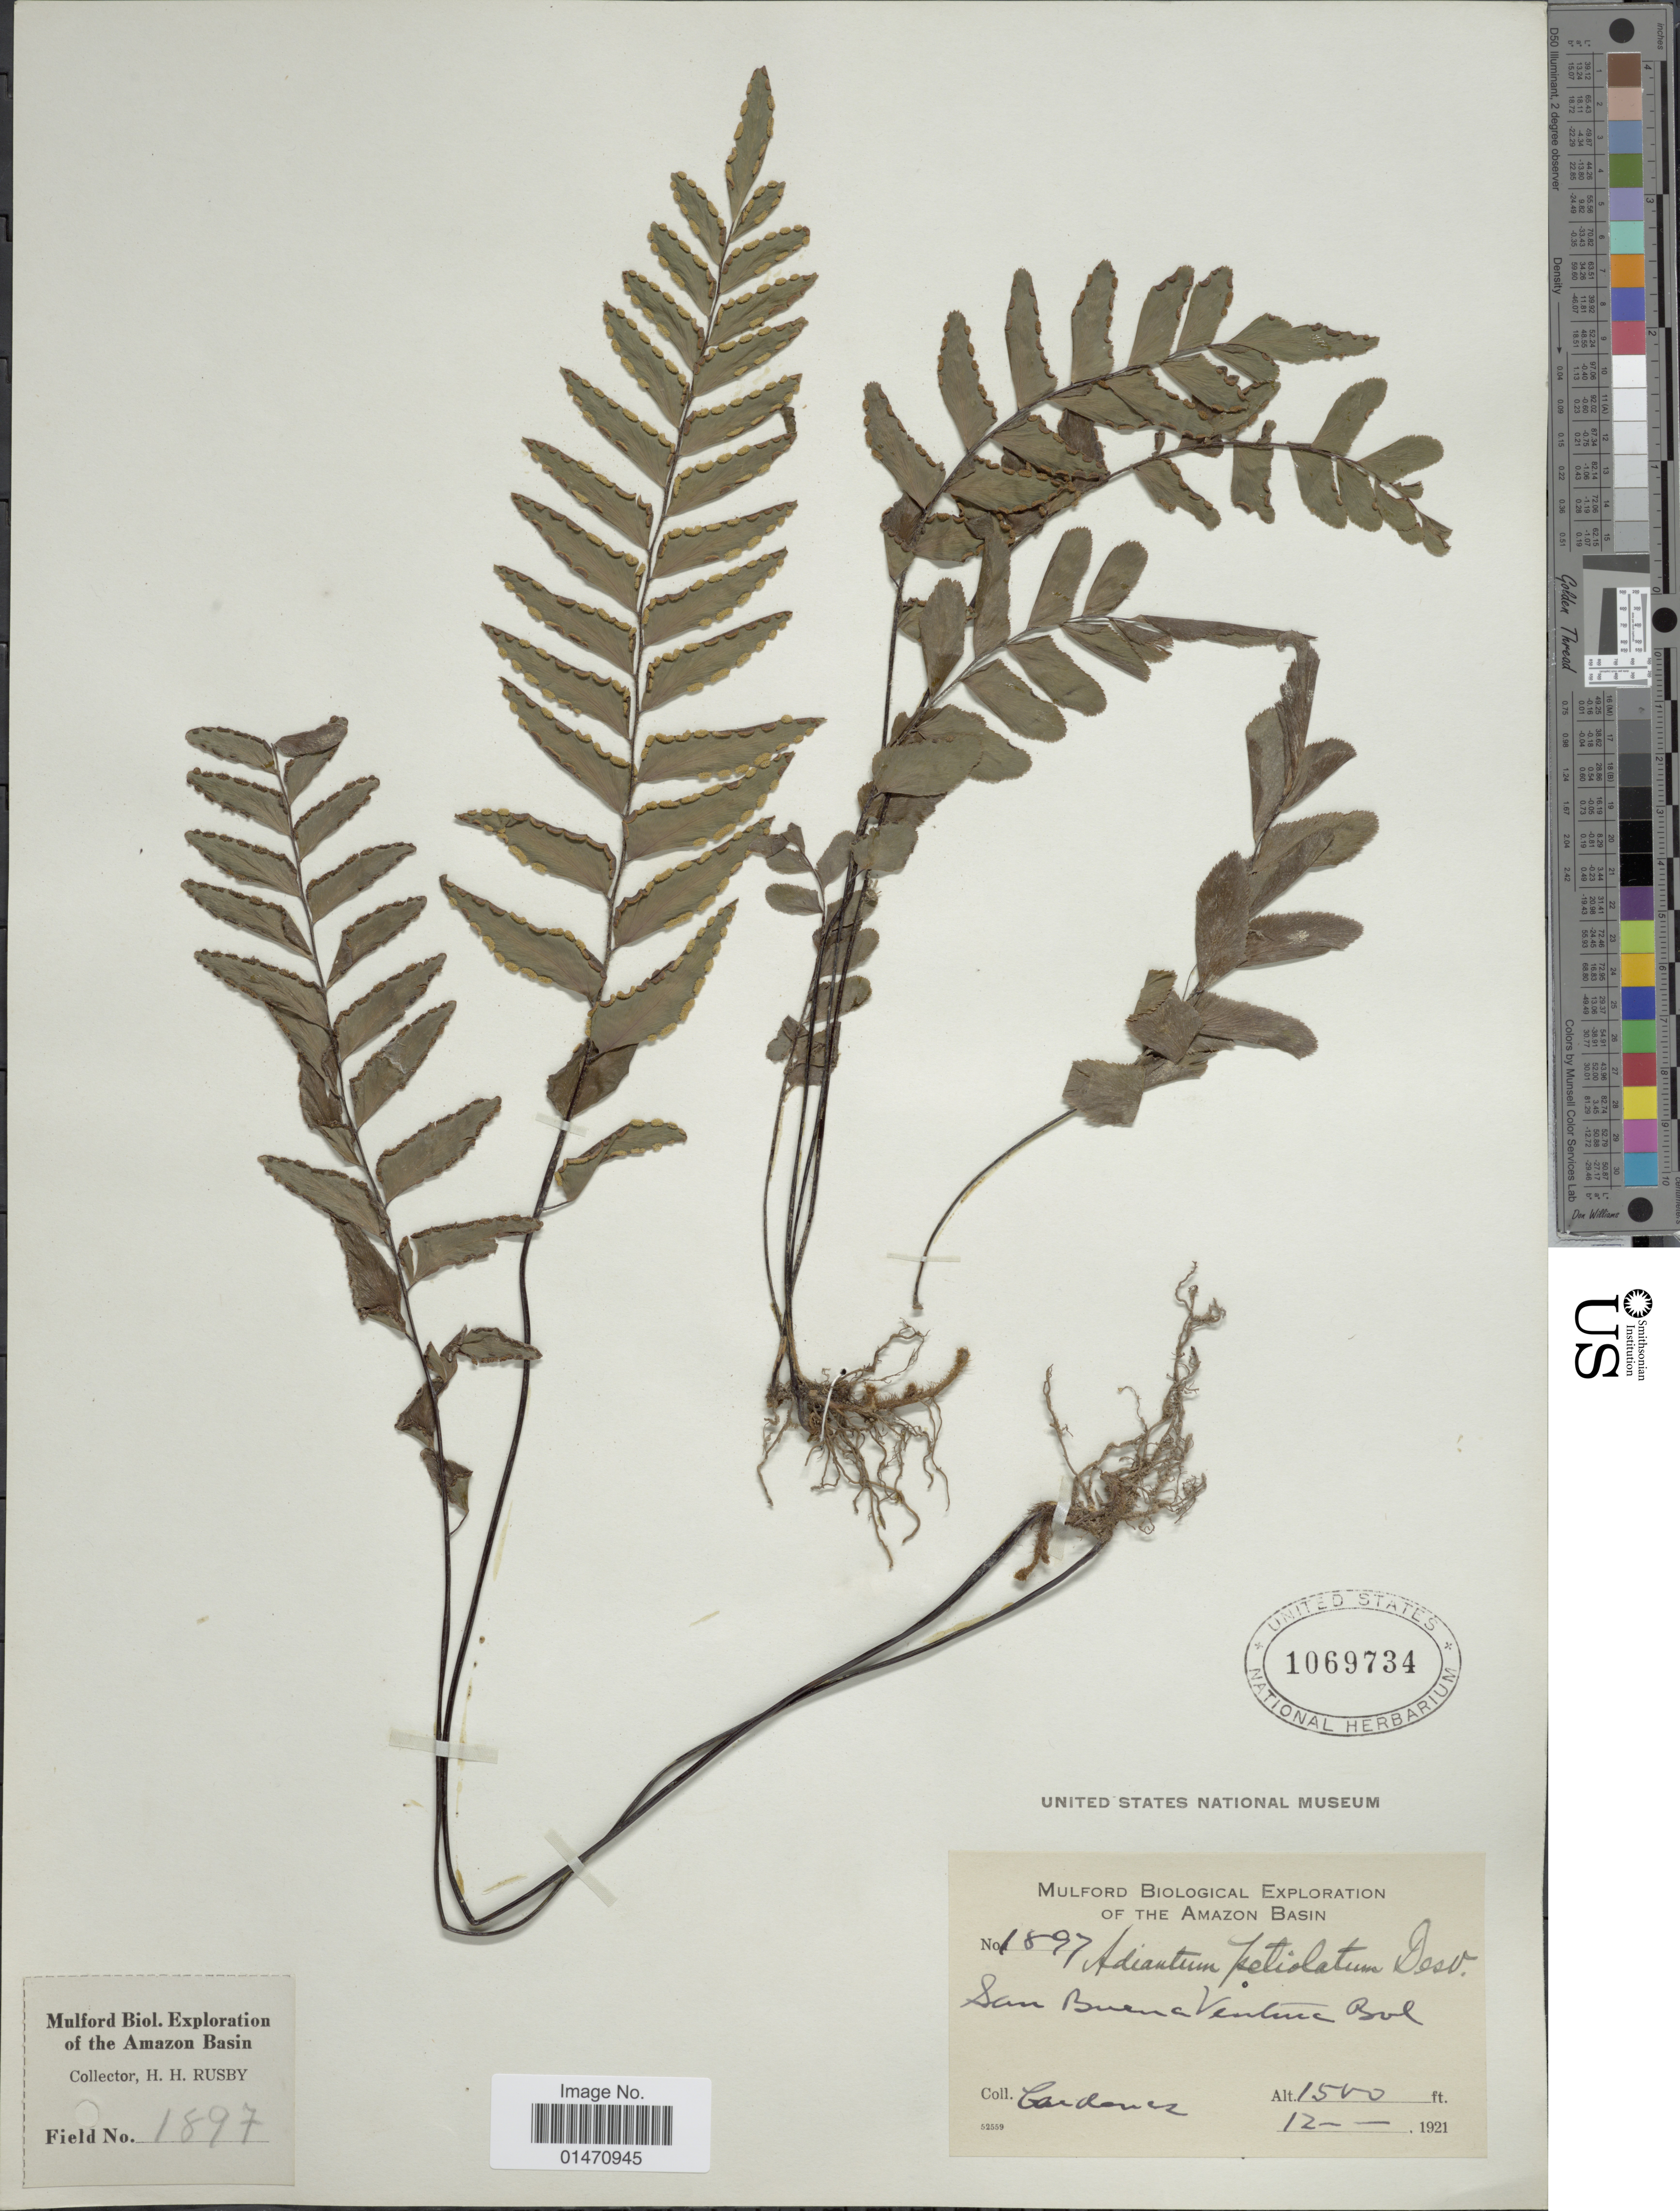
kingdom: Plantae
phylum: Tracheophyta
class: Polypodiopsida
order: Polypodiales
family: Pteridaceae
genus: Adiantum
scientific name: Adiantum petiolatum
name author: Desv.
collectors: M. Cárdenas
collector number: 1897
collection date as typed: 12- -1921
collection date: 1921-12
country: Bolivia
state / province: La Paz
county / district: Iturralde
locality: San Buena Ventura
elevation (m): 457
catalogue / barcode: US 1069734